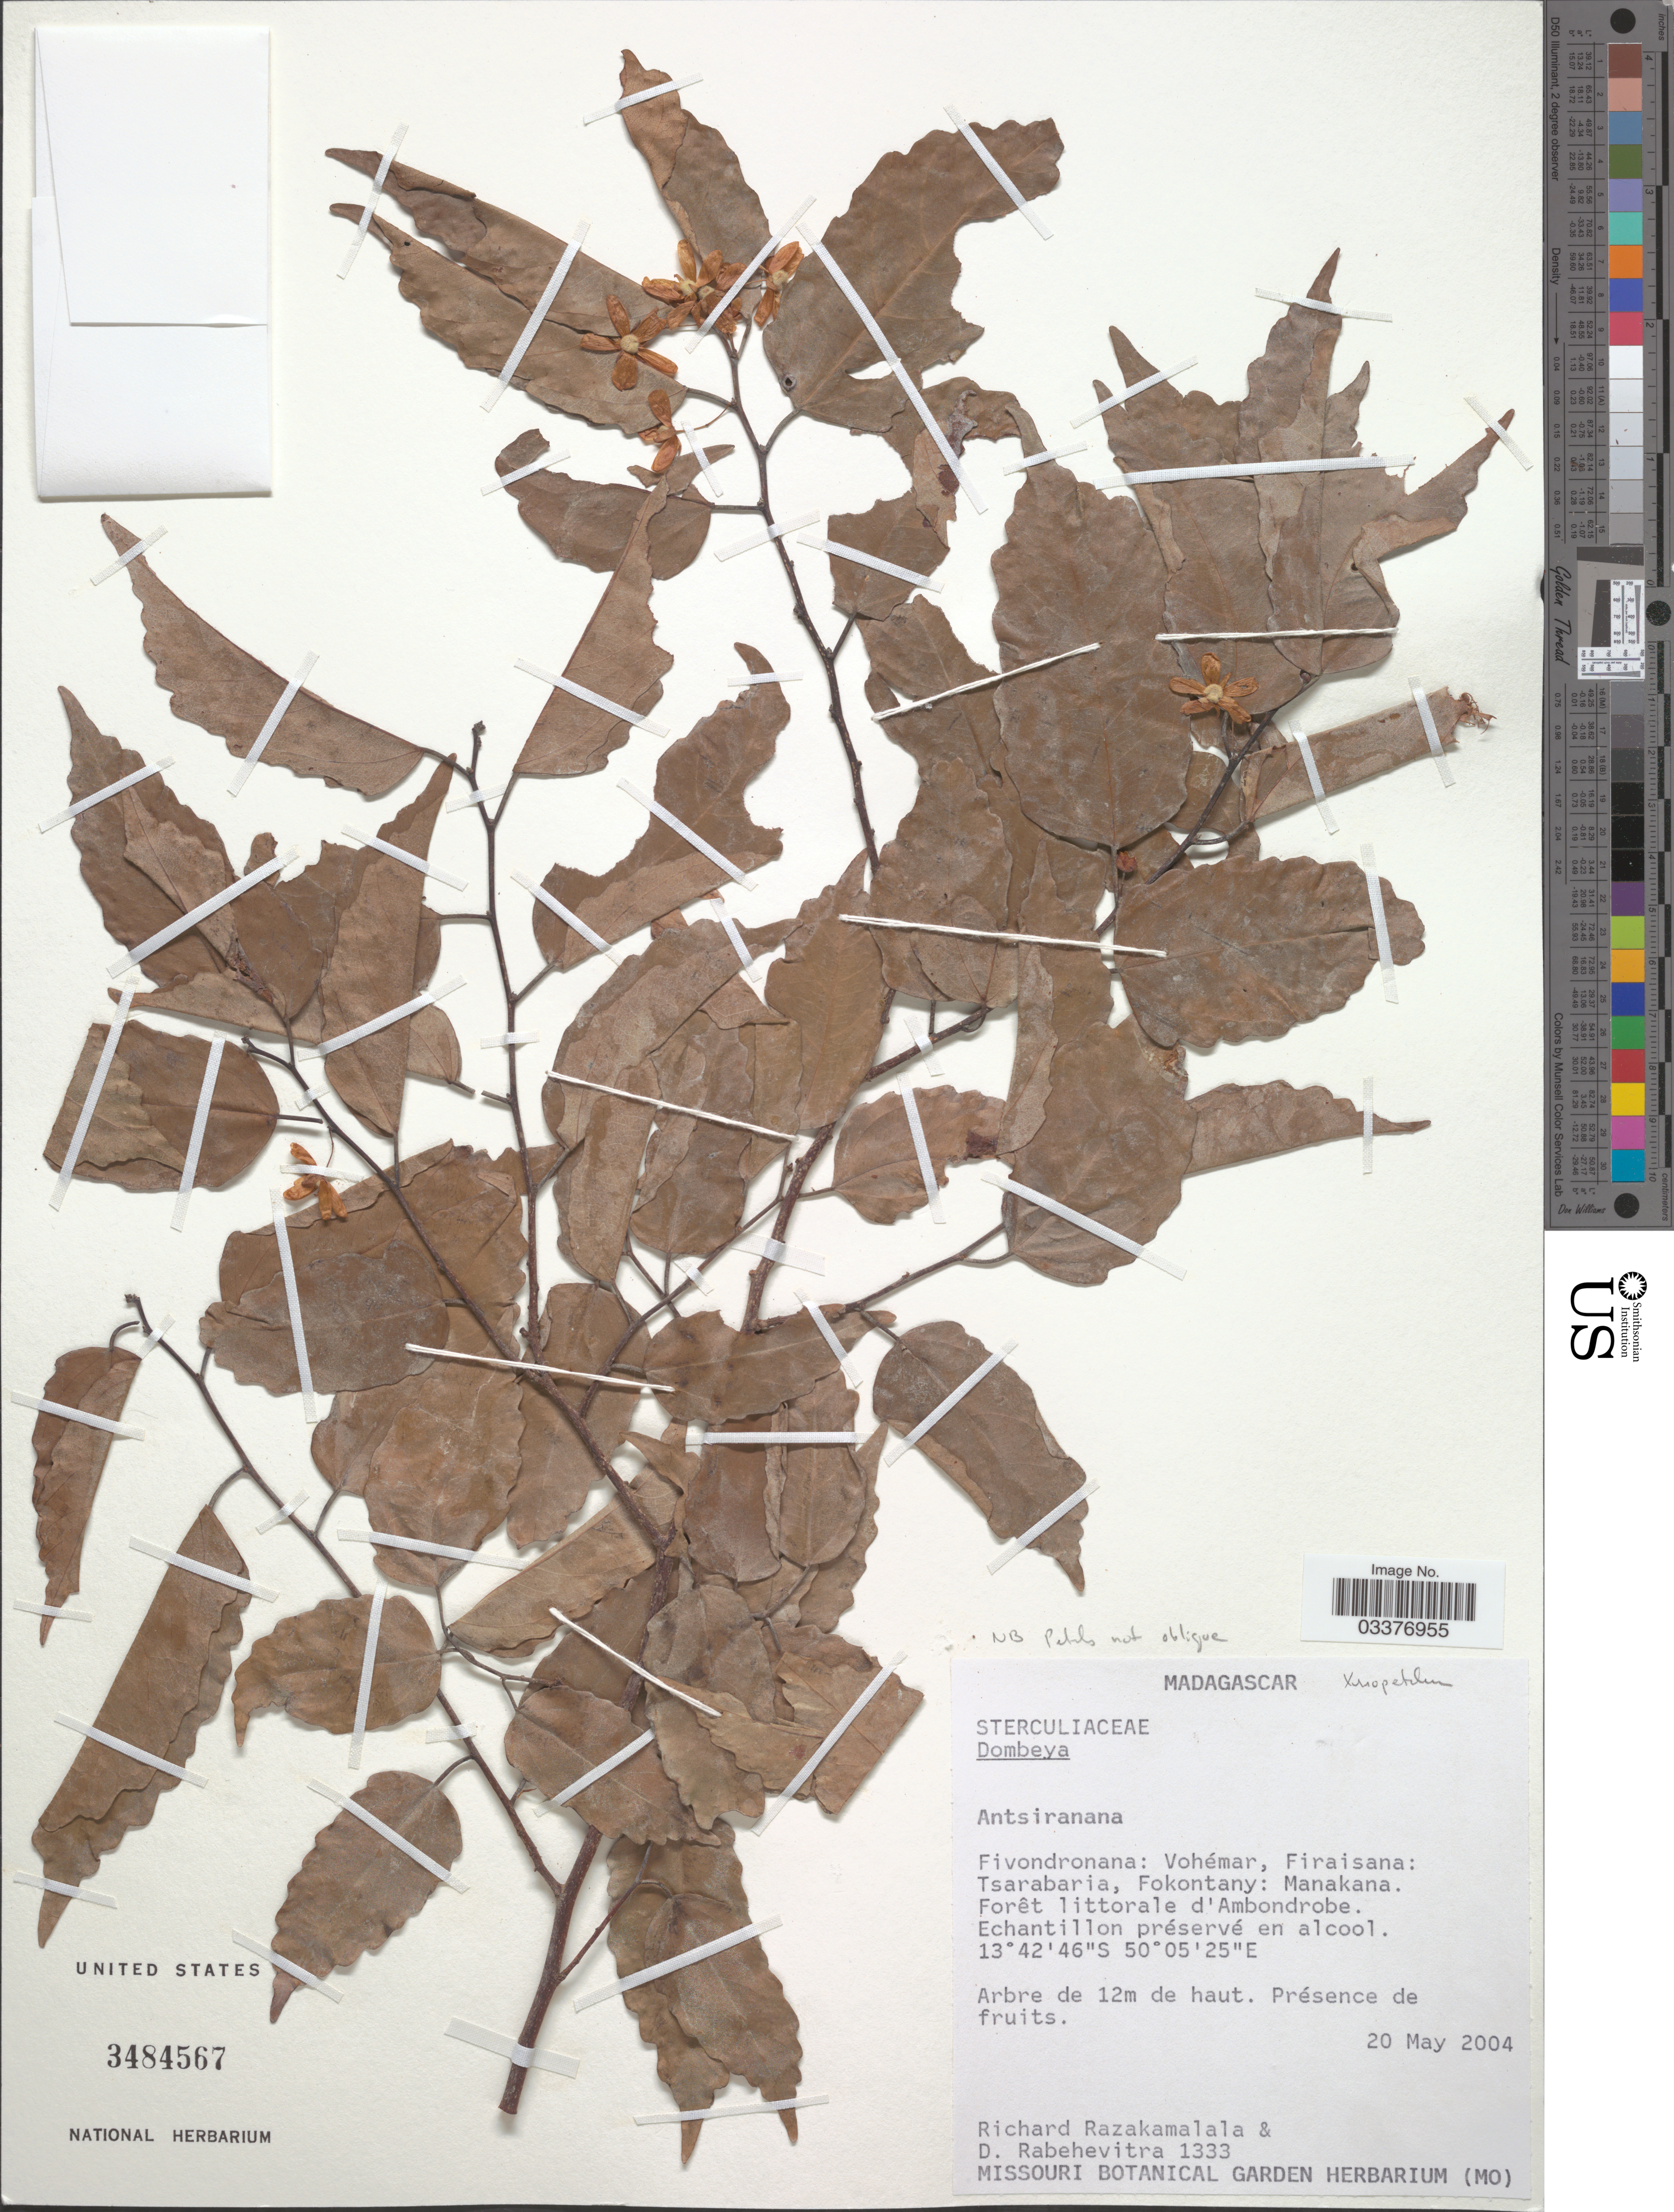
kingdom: Plantae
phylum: Tracheophyta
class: Magnoliopsida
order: Malvales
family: Malvaceae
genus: Dombeya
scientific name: Dombeya sp.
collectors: R. Razakamalala & D. Rabehevitra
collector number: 1333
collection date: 2004-05-20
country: Madagascar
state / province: Sava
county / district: Vohémar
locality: Fivondronana: Vohémar, Firaisana: Tsarabaria, Fokontany: Manakana. Forêt littorale d'Ambondrobe.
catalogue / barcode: US 3484567